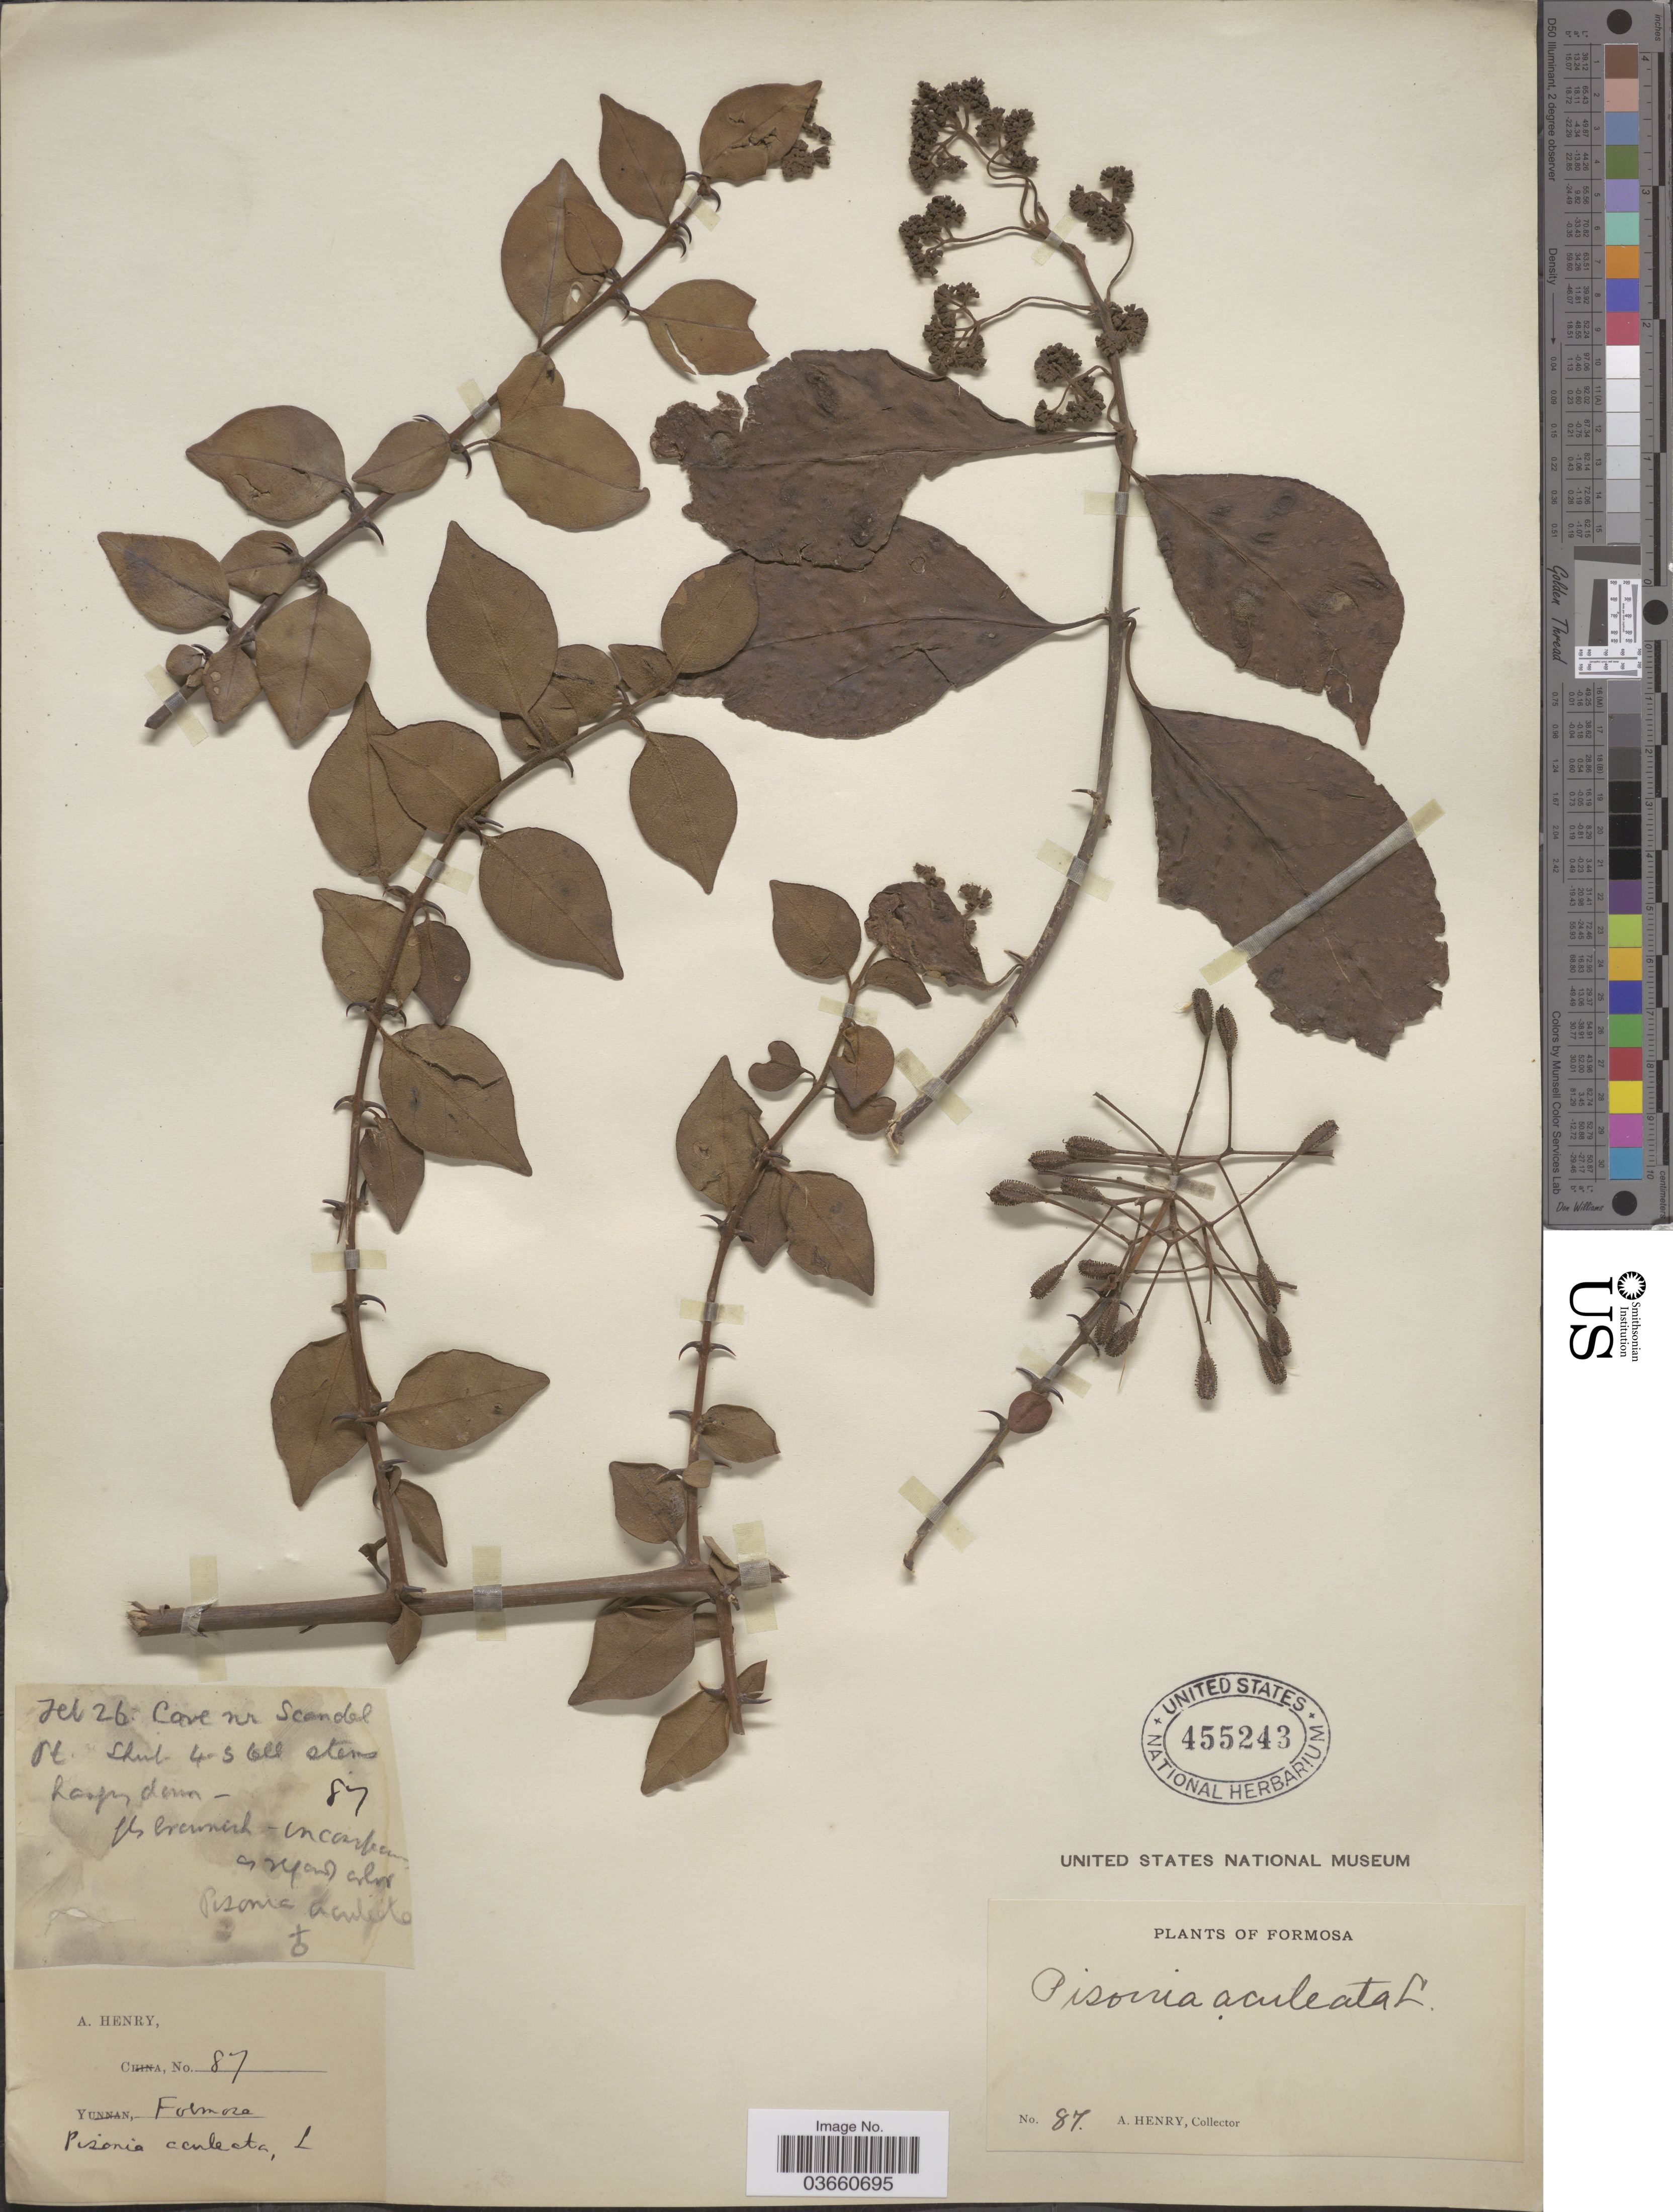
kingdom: Plantae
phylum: Tracheophyta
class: Magnoliopsida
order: Caryophyllales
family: Nyctaginaceae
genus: Pisonia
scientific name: Pisonia aculeata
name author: L.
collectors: A. Henry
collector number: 87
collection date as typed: Transcribed d/m/y: /2/26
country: Taiwan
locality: Formosa.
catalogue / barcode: US 455243